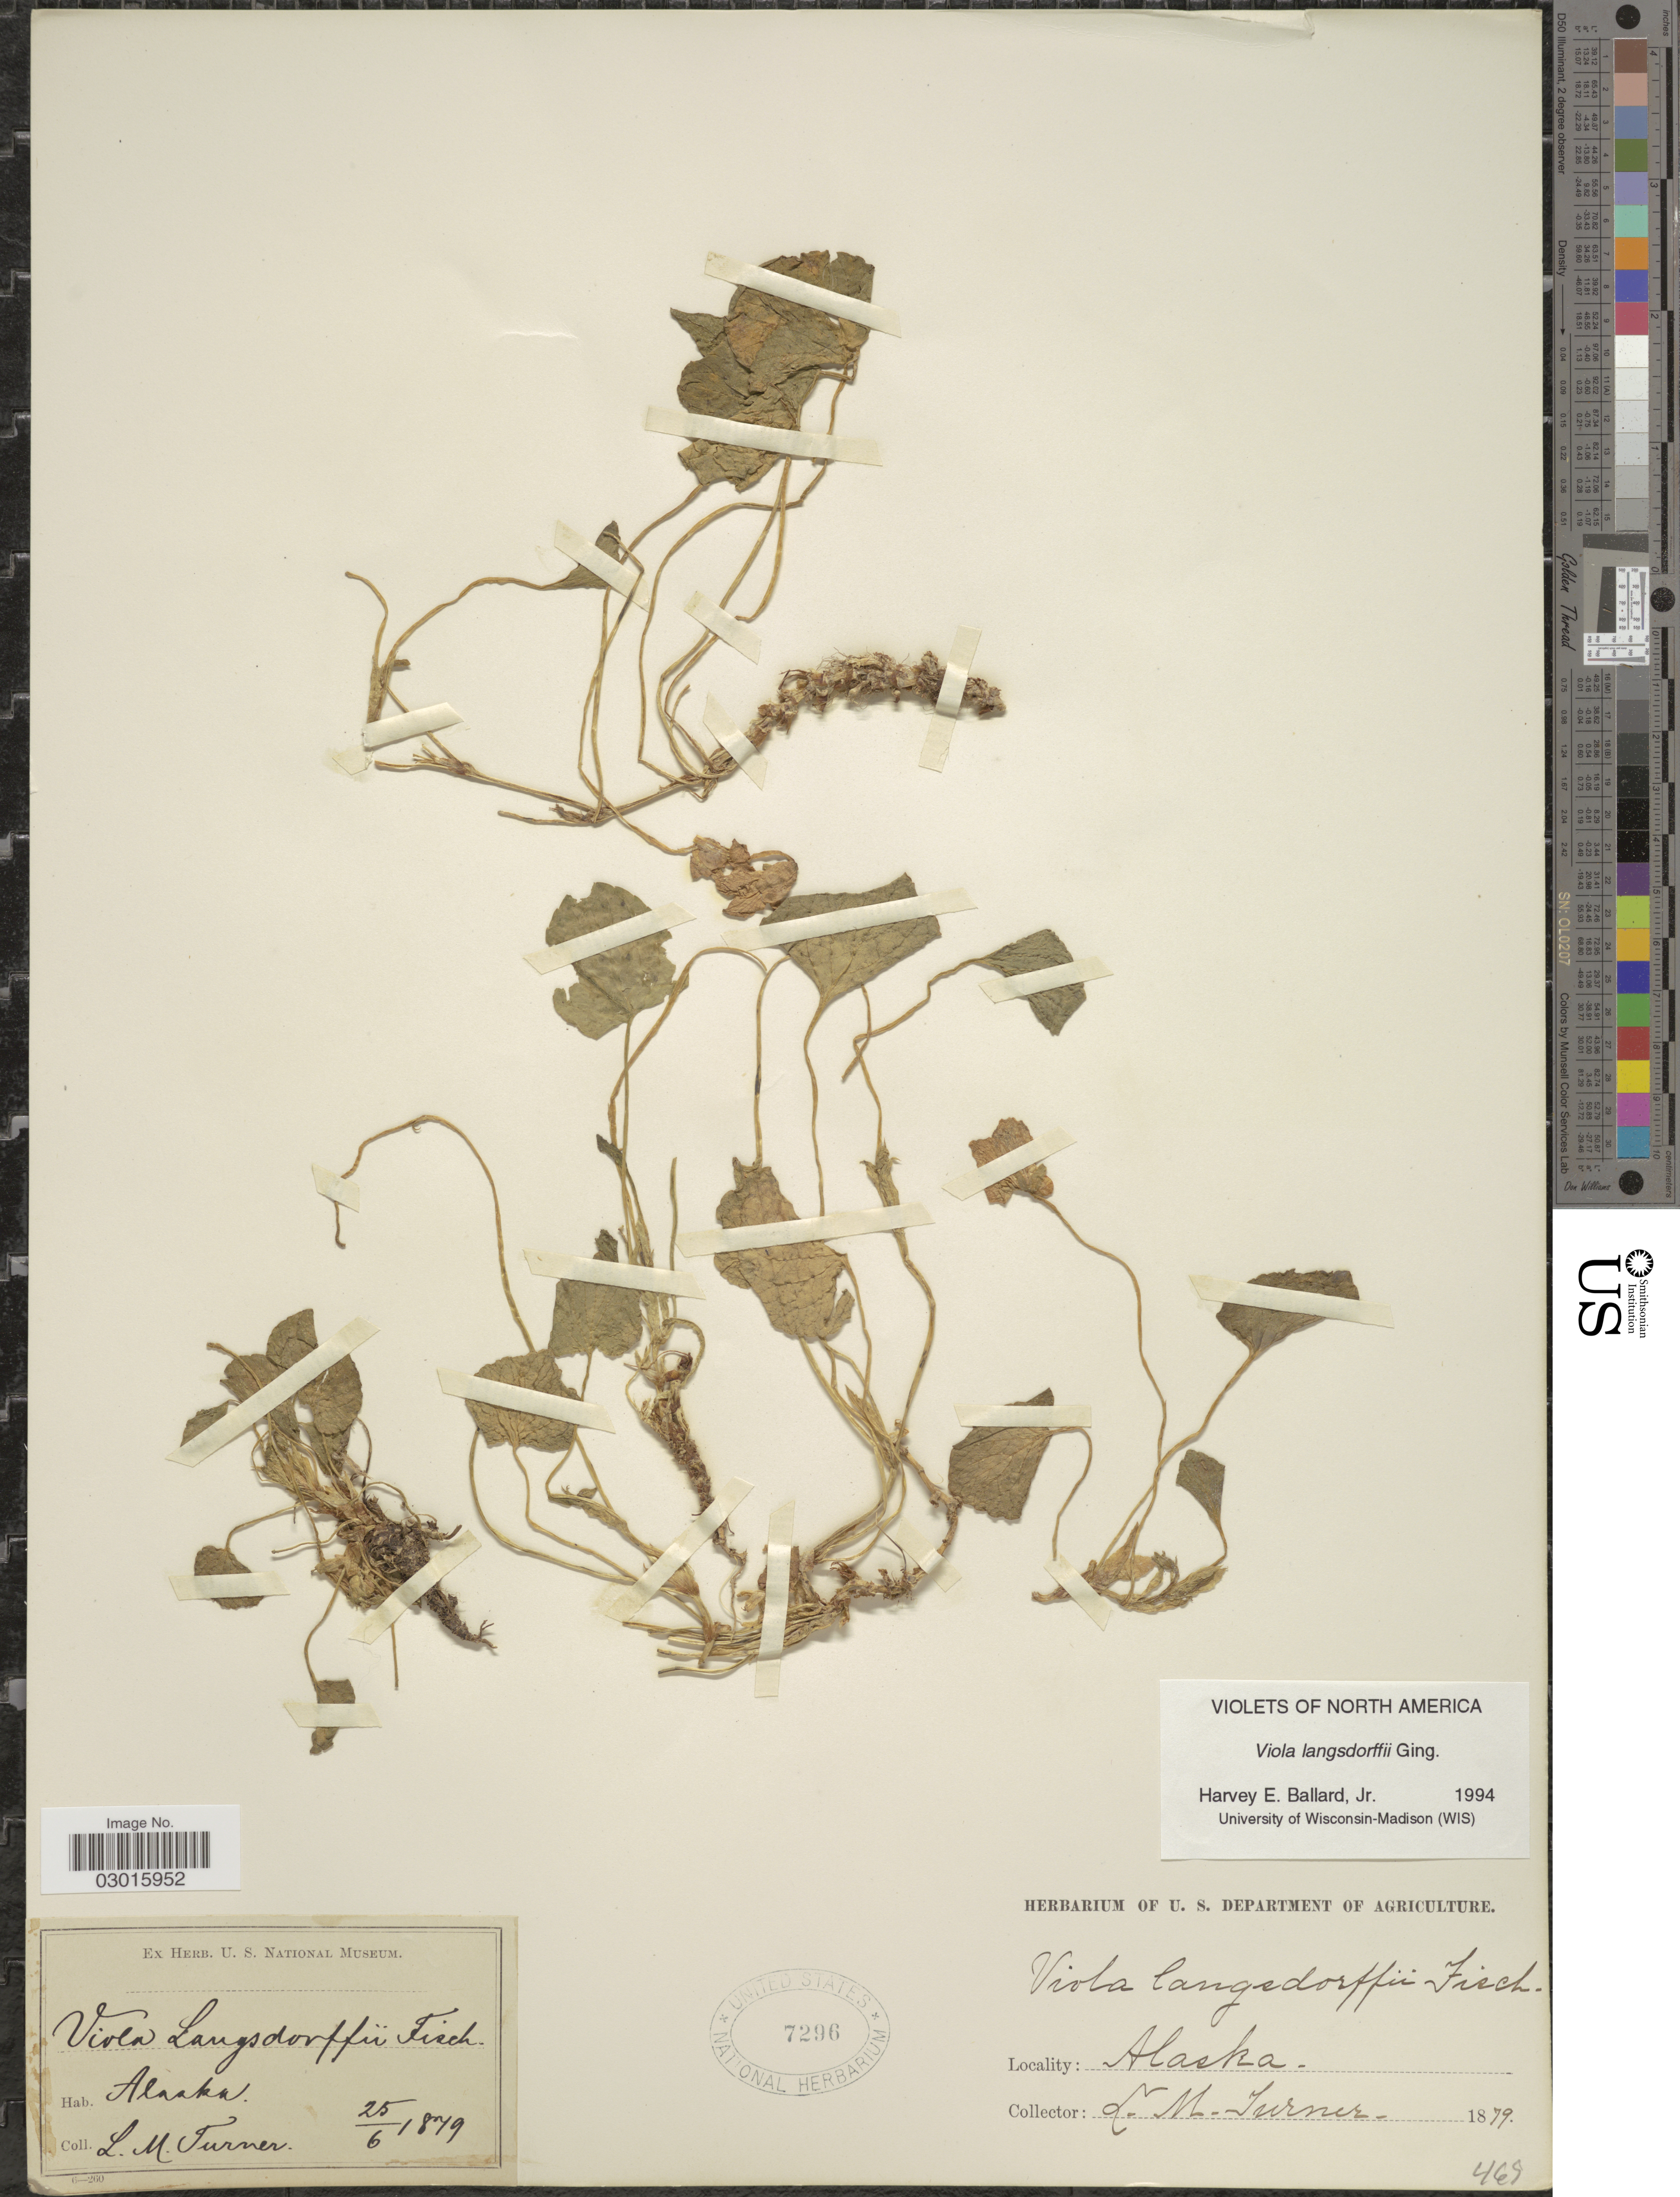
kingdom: Plantae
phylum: Tracheophyta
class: Magnoliopsida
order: Malpighiales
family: Violaceae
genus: Viola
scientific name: Viola langsdorffii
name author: Fisch. ex Ging.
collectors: L. M. Turner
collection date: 1879-06-25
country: United States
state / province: Alaska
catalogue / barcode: US 7296